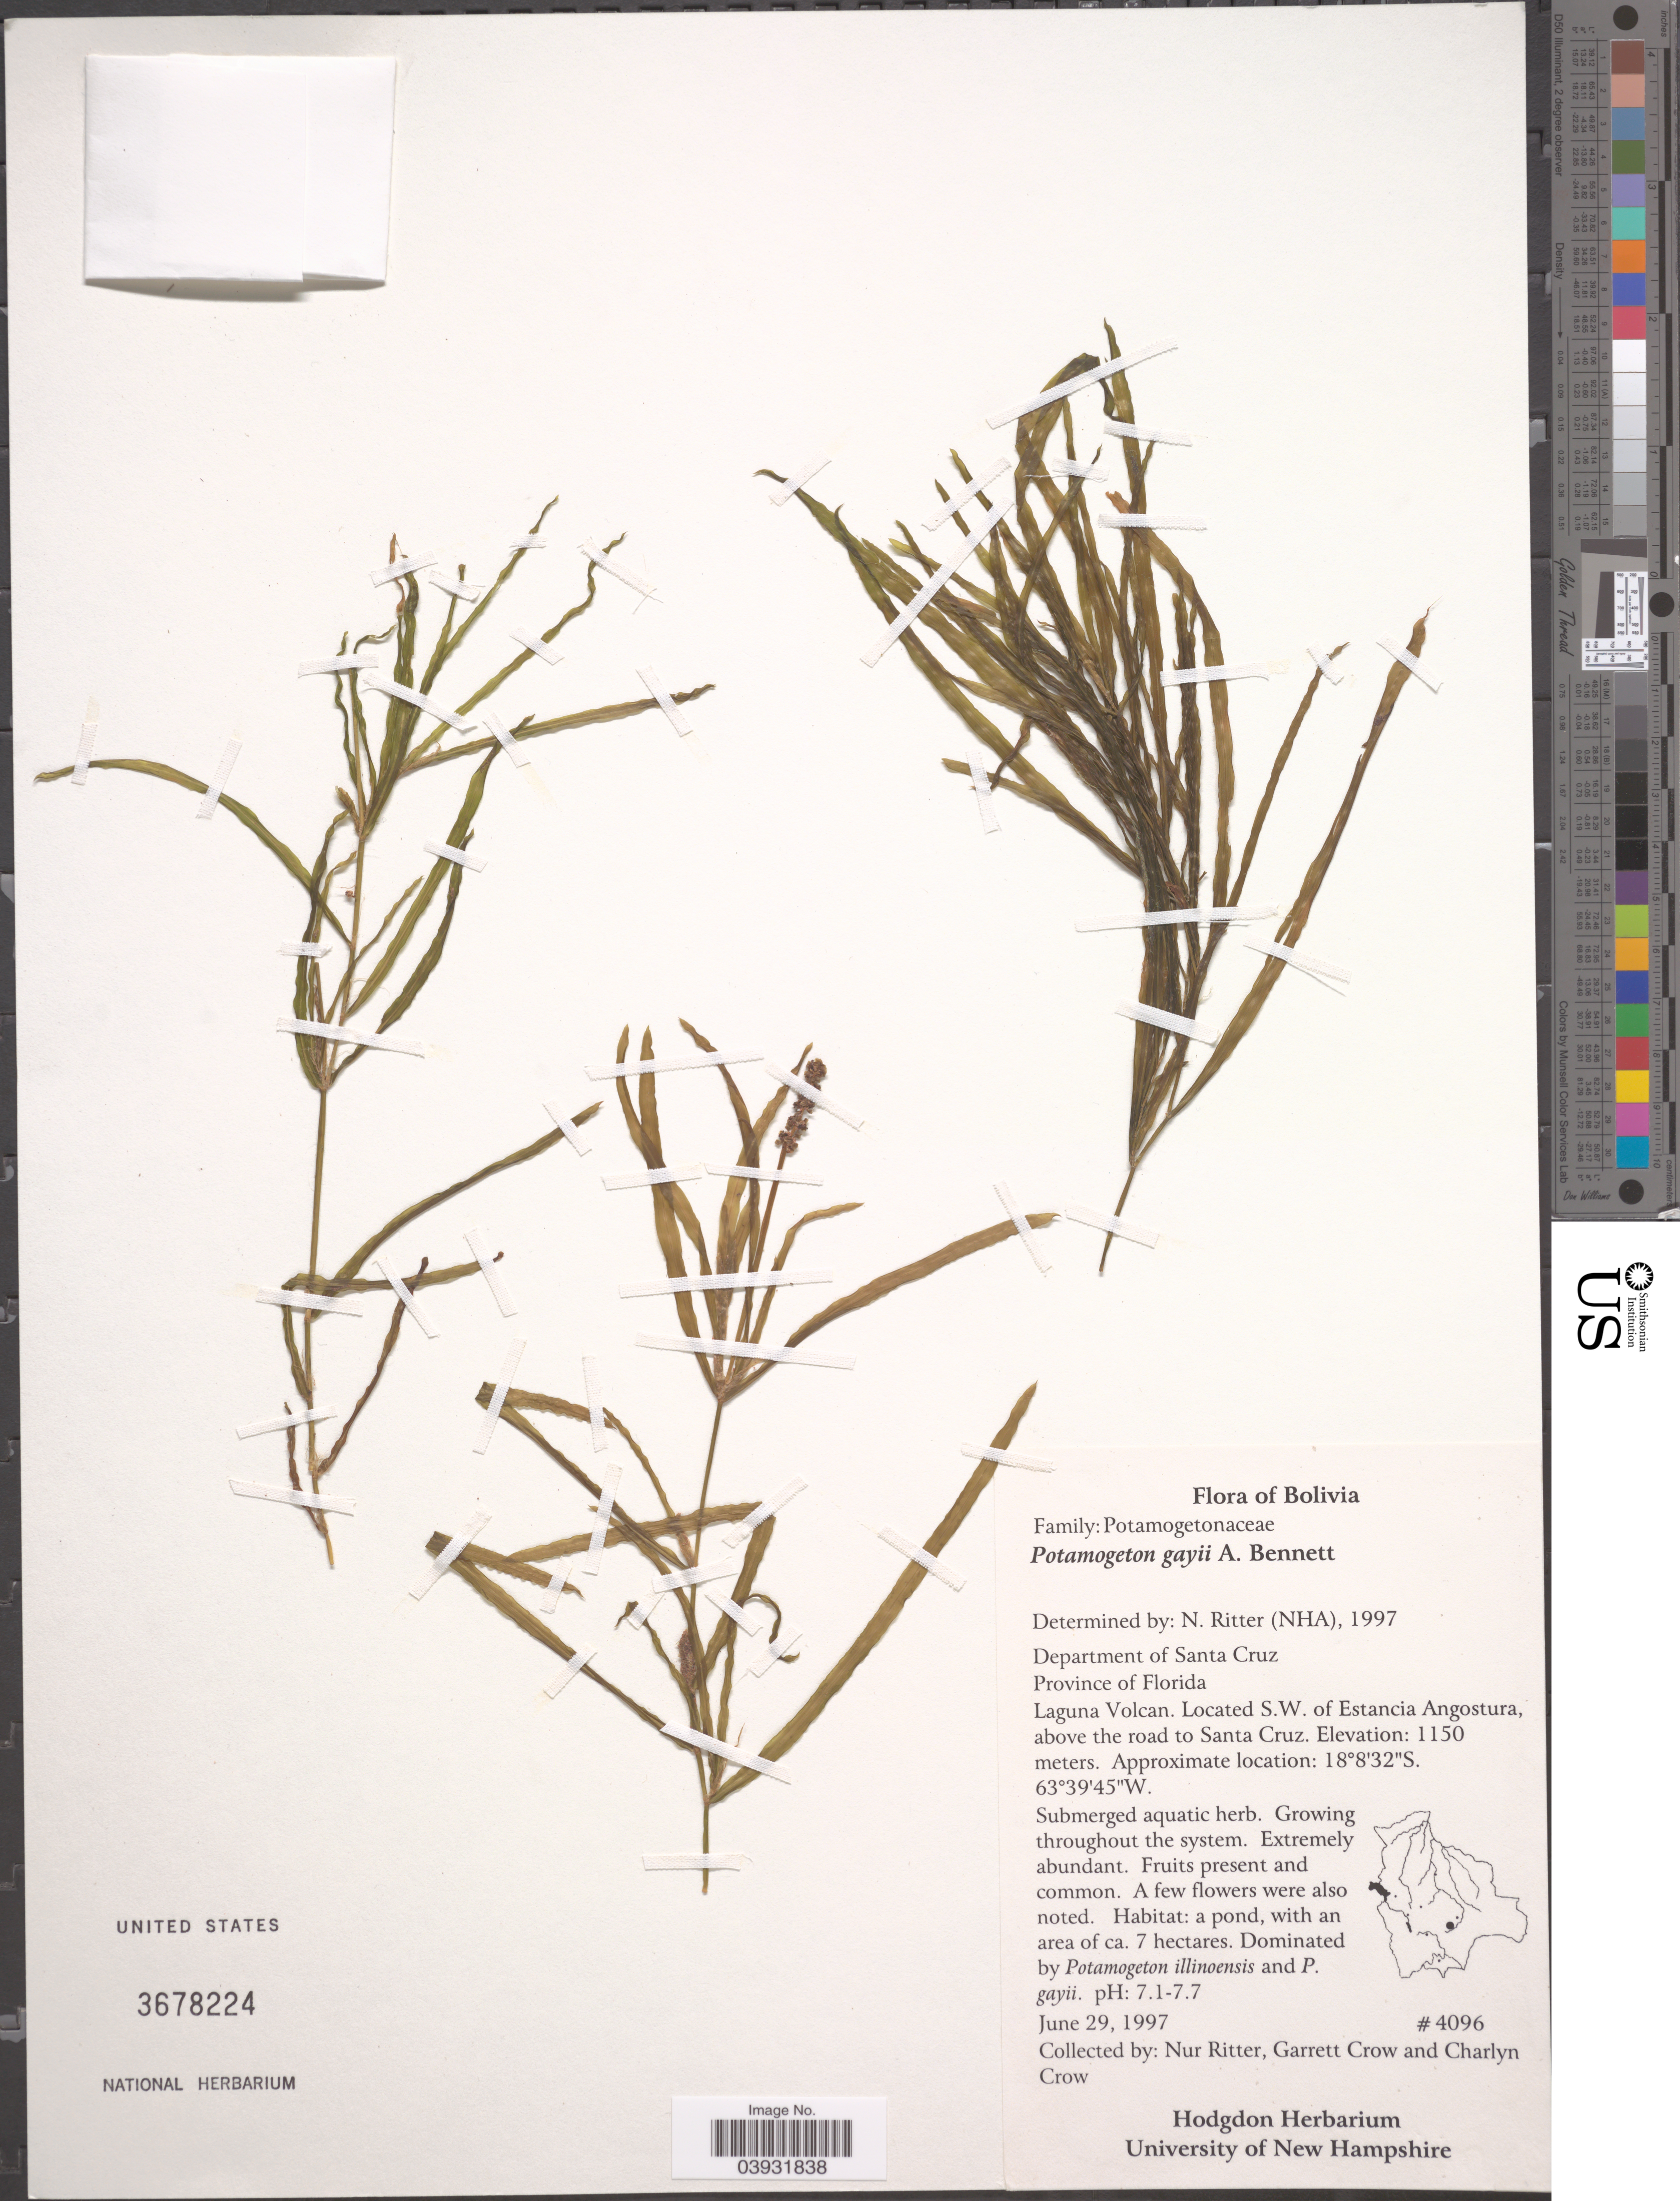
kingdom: Plantae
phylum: Tracheophyta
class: Liliopsida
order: Alismatales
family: Potamogetonaceae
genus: Potamogeton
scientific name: Potamogeton gayi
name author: A. Benn.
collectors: N. Ritter, G. E. Crow & C. Crow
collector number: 4096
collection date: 1997-06-29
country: Bolivia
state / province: Santa Cruz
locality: Department of Santa Cruz. Province of Florida. Laguna Volcan. S.W. of Estancia Angostura, above the road to Santa Cruz.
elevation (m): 1150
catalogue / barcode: US 3678224